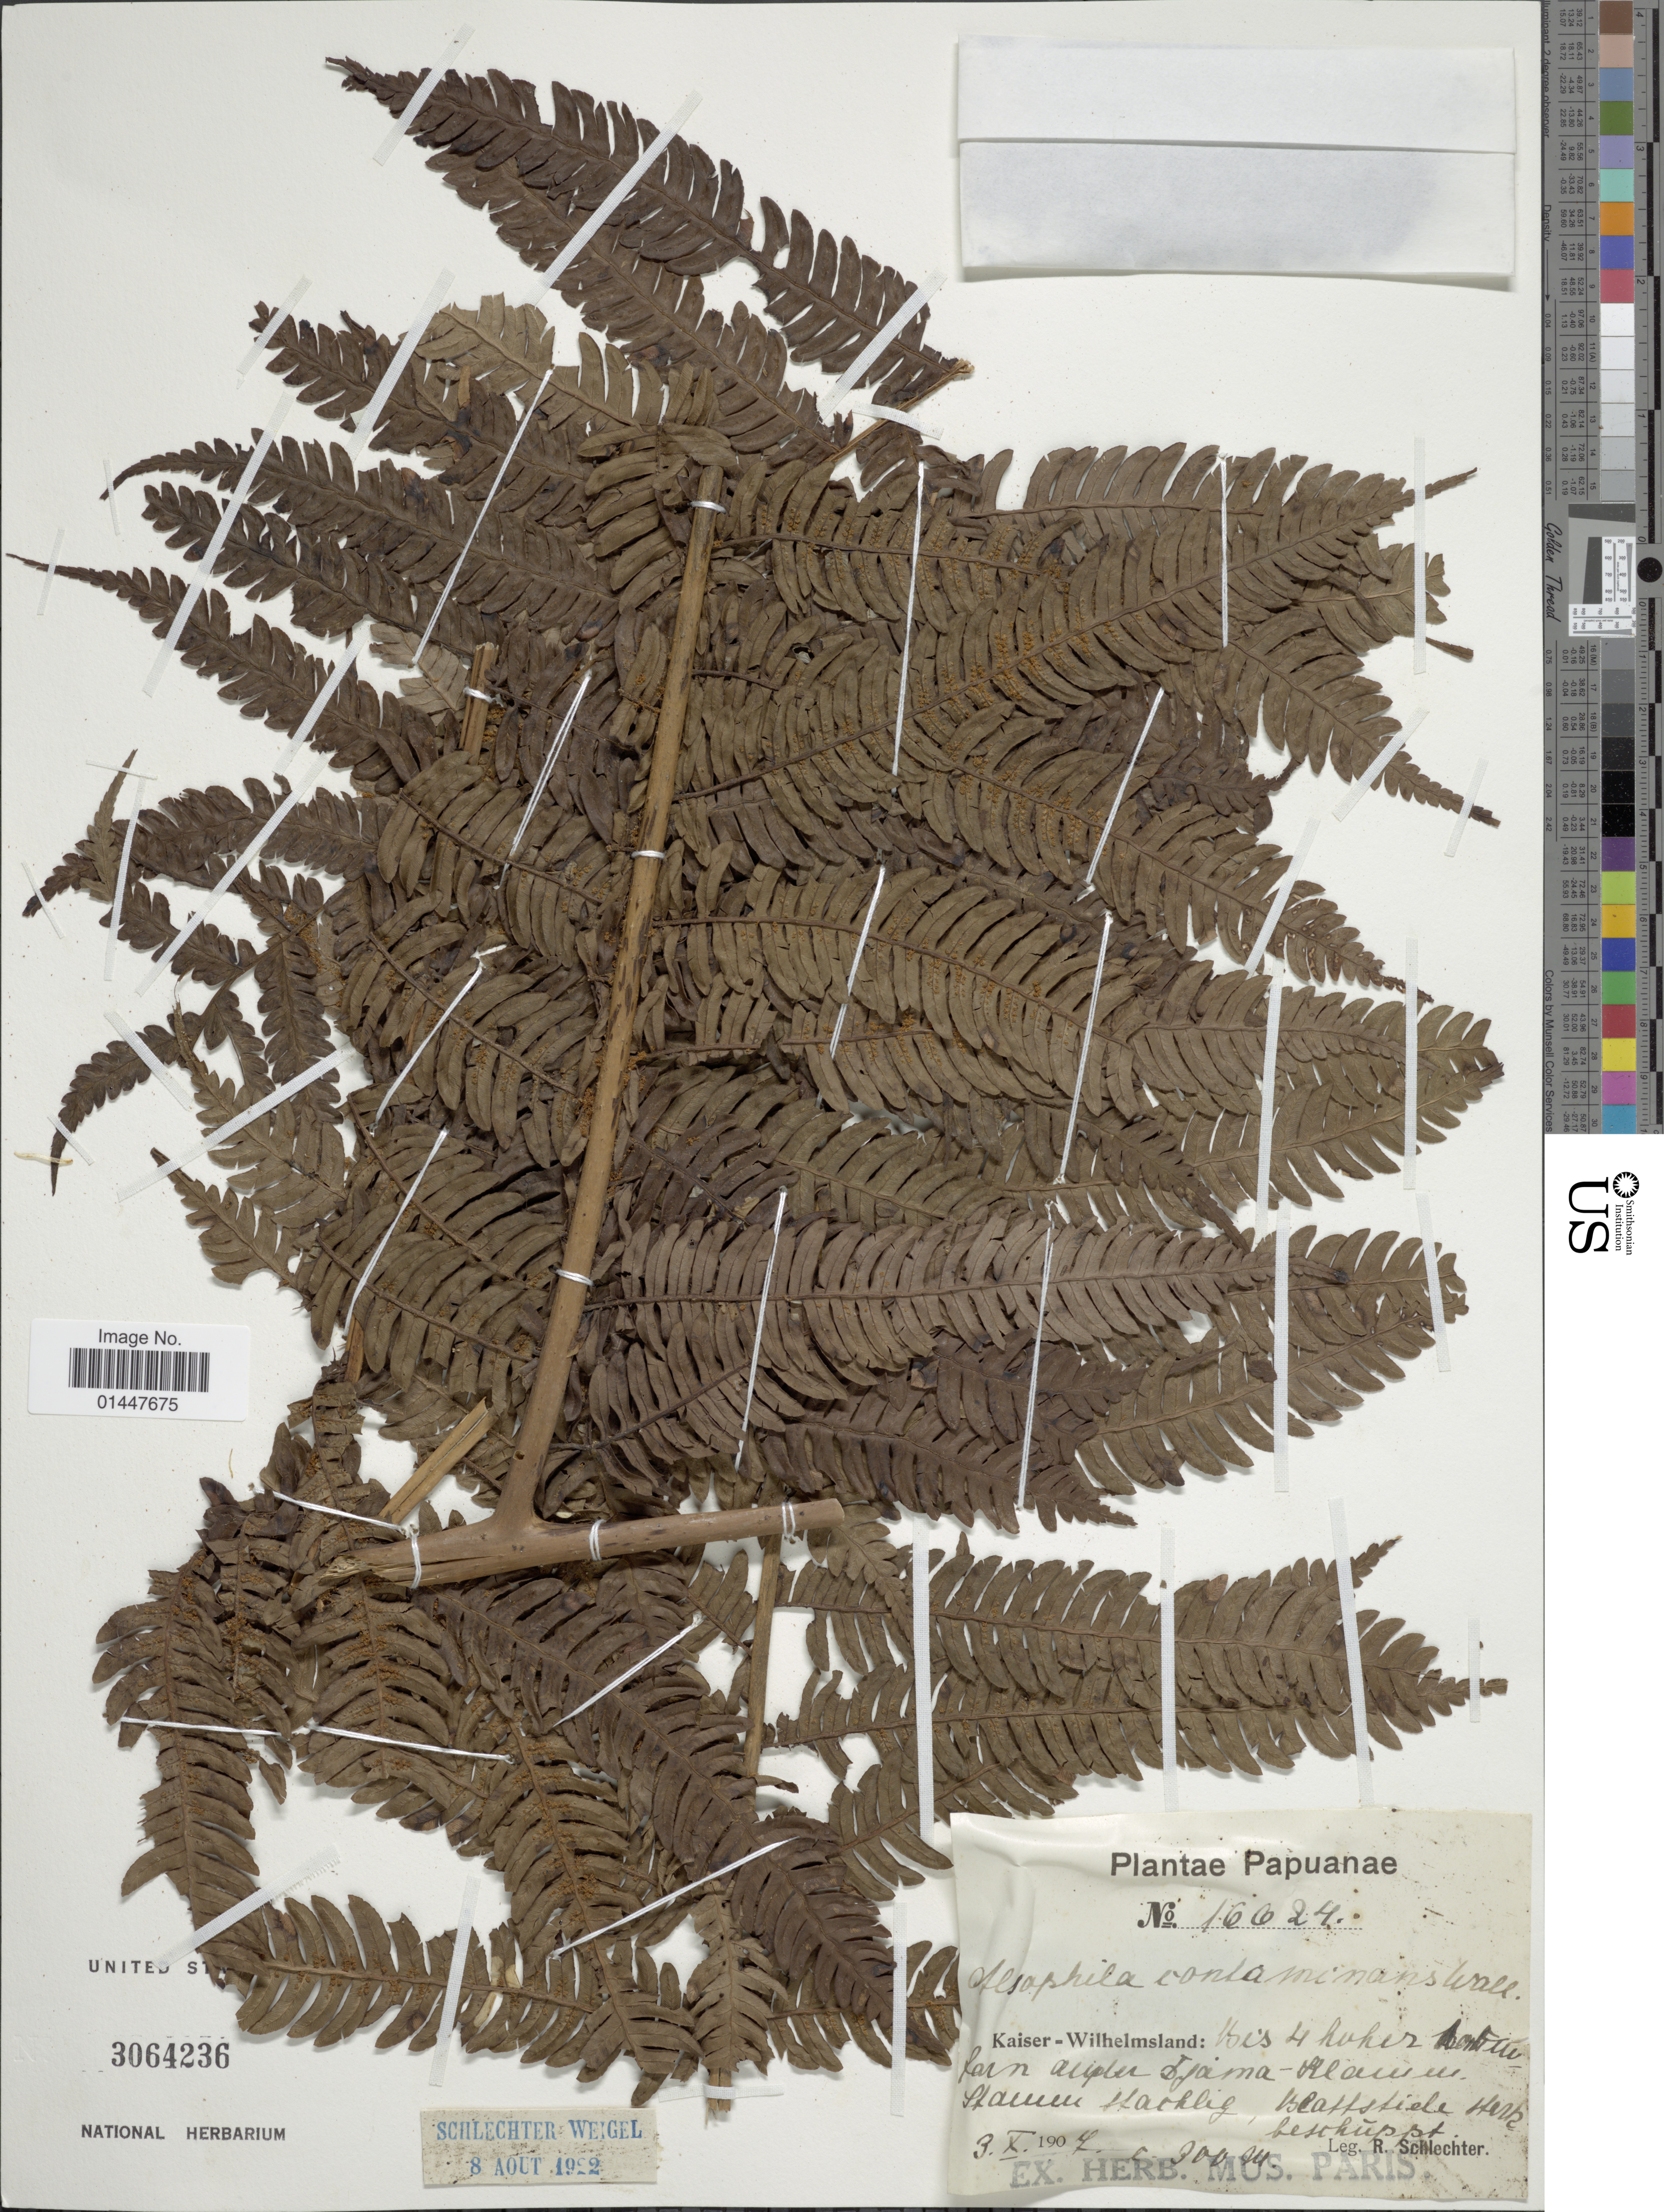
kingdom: Plantae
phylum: Tracheophyta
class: Polypodiopsida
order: Cyatheales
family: Cyatheaceae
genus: Sphaeropteris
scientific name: Sphaeropteris glauca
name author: (Blume) R.M. Tryon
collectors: F. R. R. Schlechter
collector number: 16624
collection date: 1907-10-03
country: Papua New Guinea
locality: Papuanae. Kaiser-Wilhelmsland: Djamu-Klamm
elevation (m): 300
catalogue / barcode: US 3064236